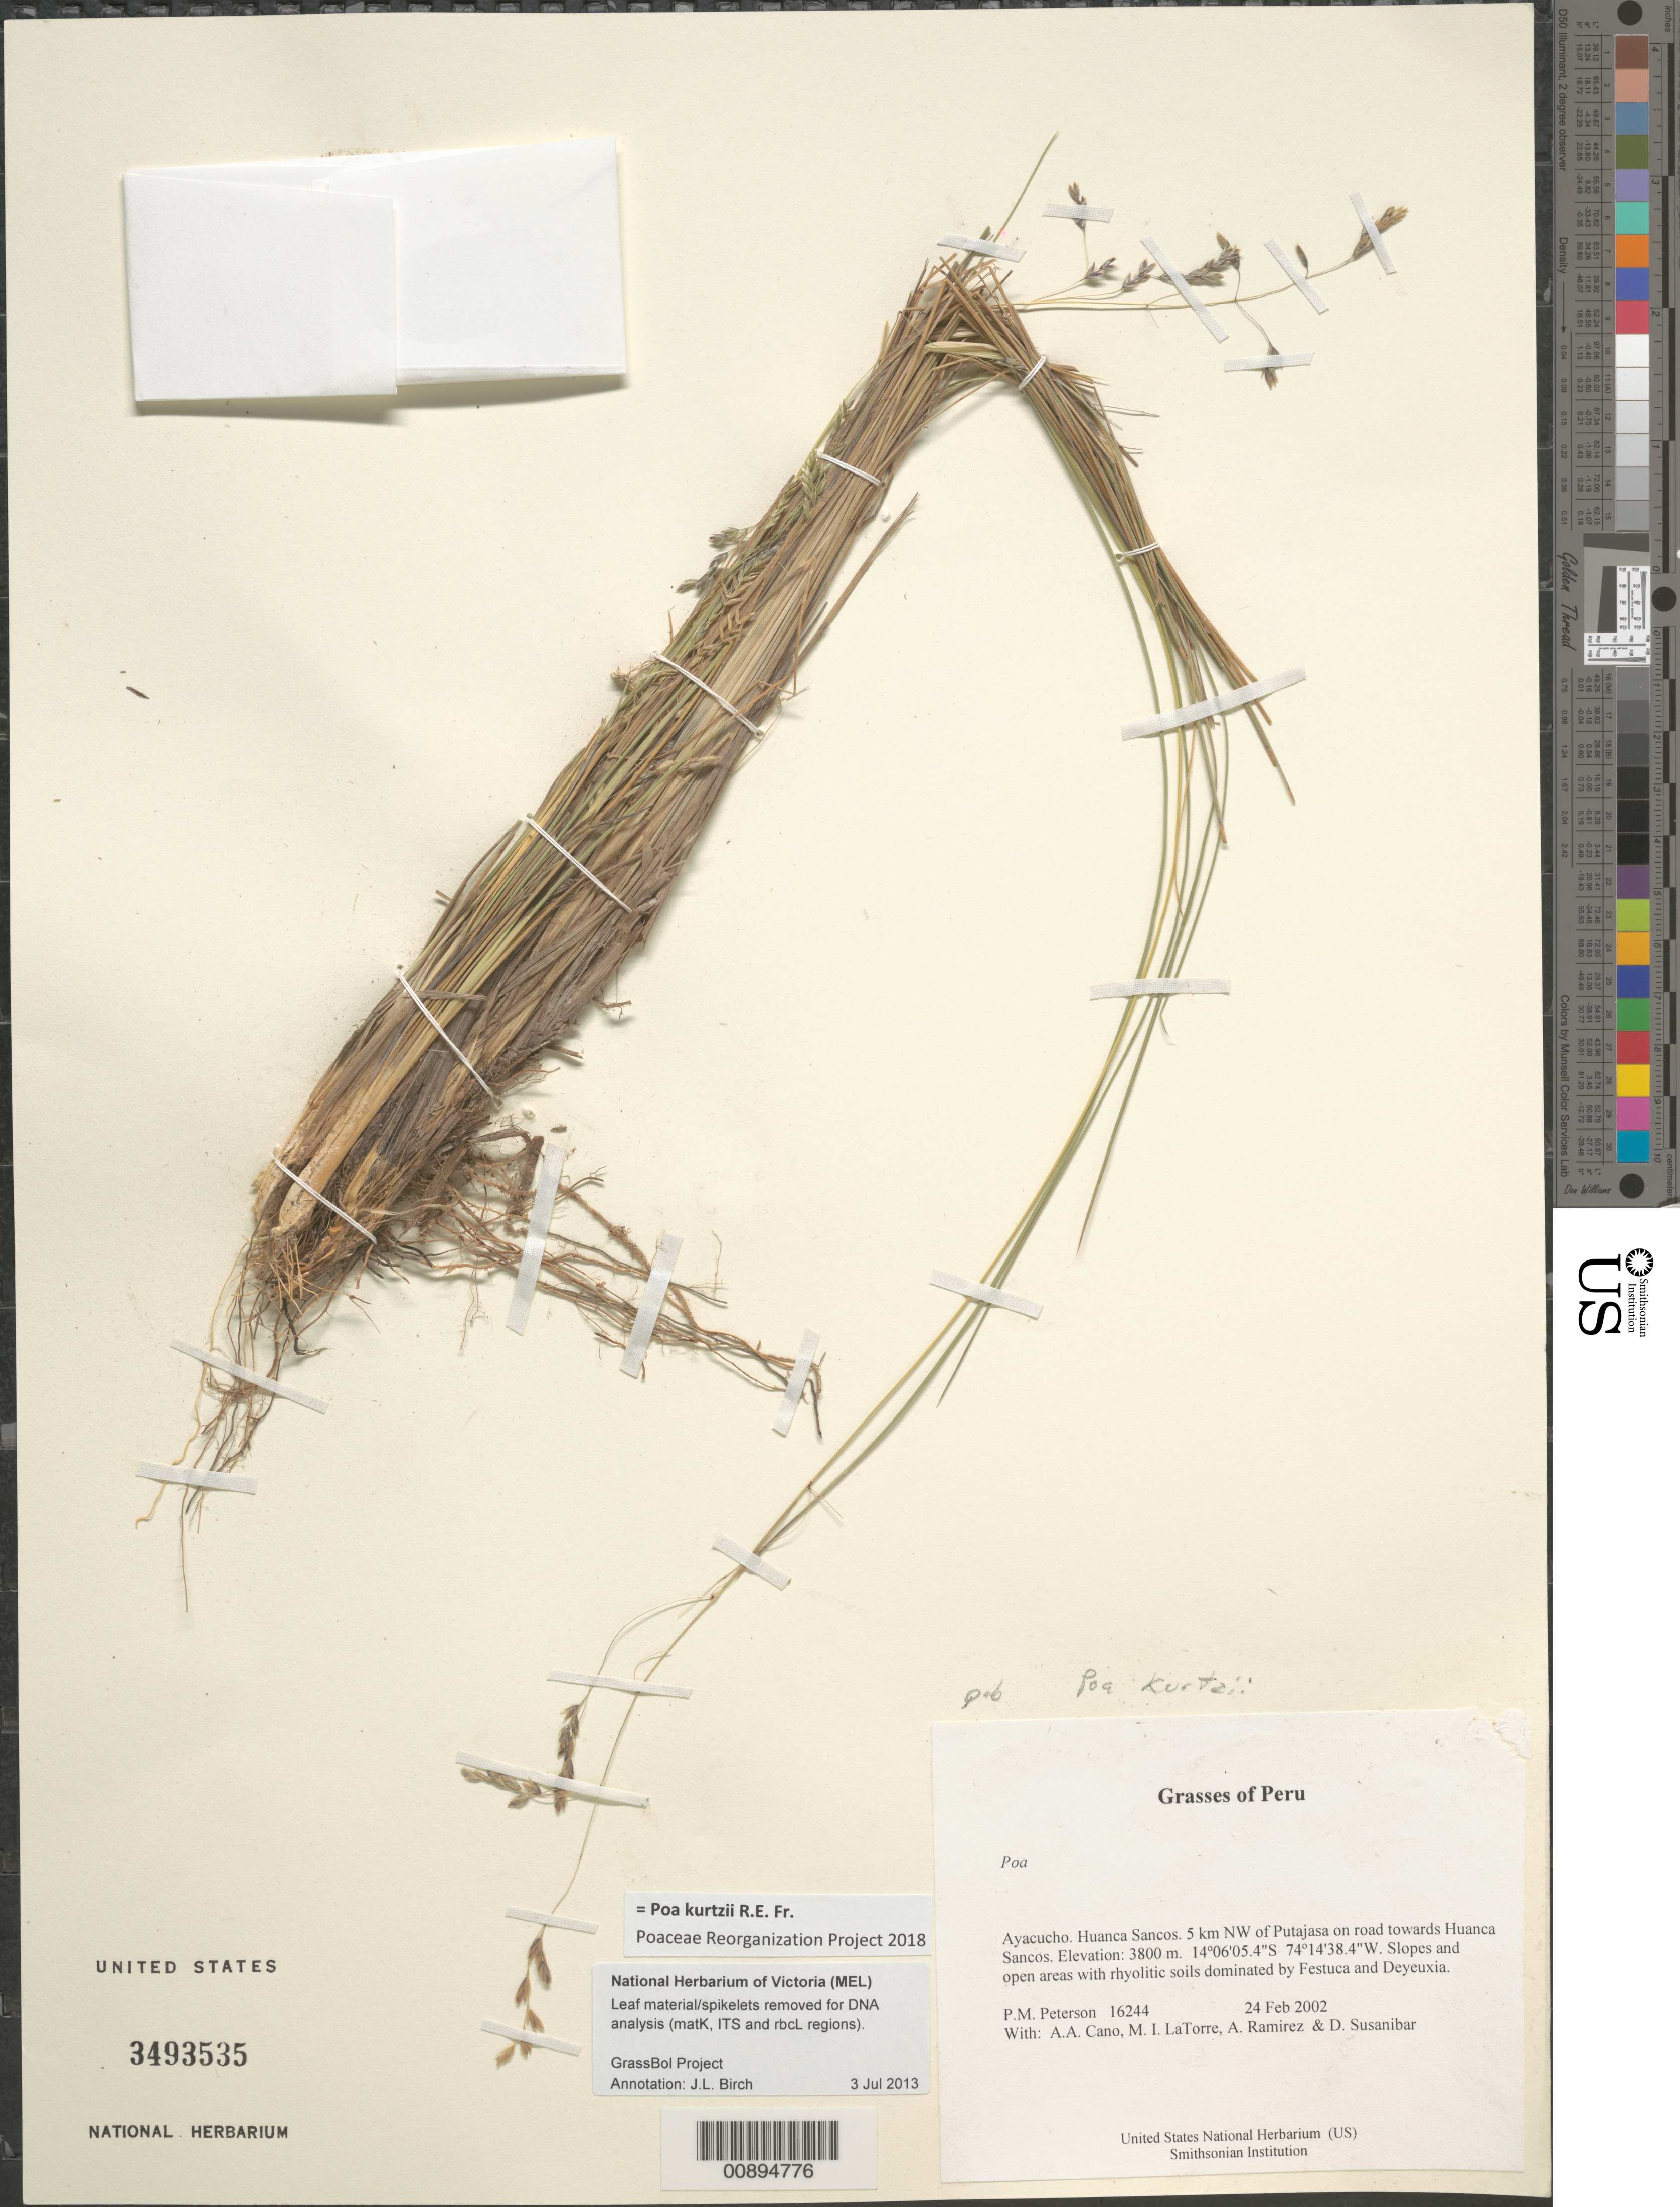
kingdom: Plantae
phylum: Tracheophyta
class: Liliopsida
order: Poales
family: Poaceae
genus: Poa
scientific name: Poa kurtzii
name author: R.E. Fr.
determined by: Poaceae Reorganization Project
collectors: P. M. Peterson, A. Cano, M. I. La Torre, A. Ramírez & D. Susanibar Cruz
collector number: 16244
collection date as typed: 24 Feb 2002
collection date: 2002-02-24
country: Peru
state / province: Ayacucho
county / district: Huanca Sancos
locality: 5 km NW of Putajasa on road towards Huanca Sancos.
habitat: Slopes and open areas with rhyolitic soils dominated by ~Festuca and Deyeuxia~.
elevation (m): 3800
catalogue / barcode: US 3493535